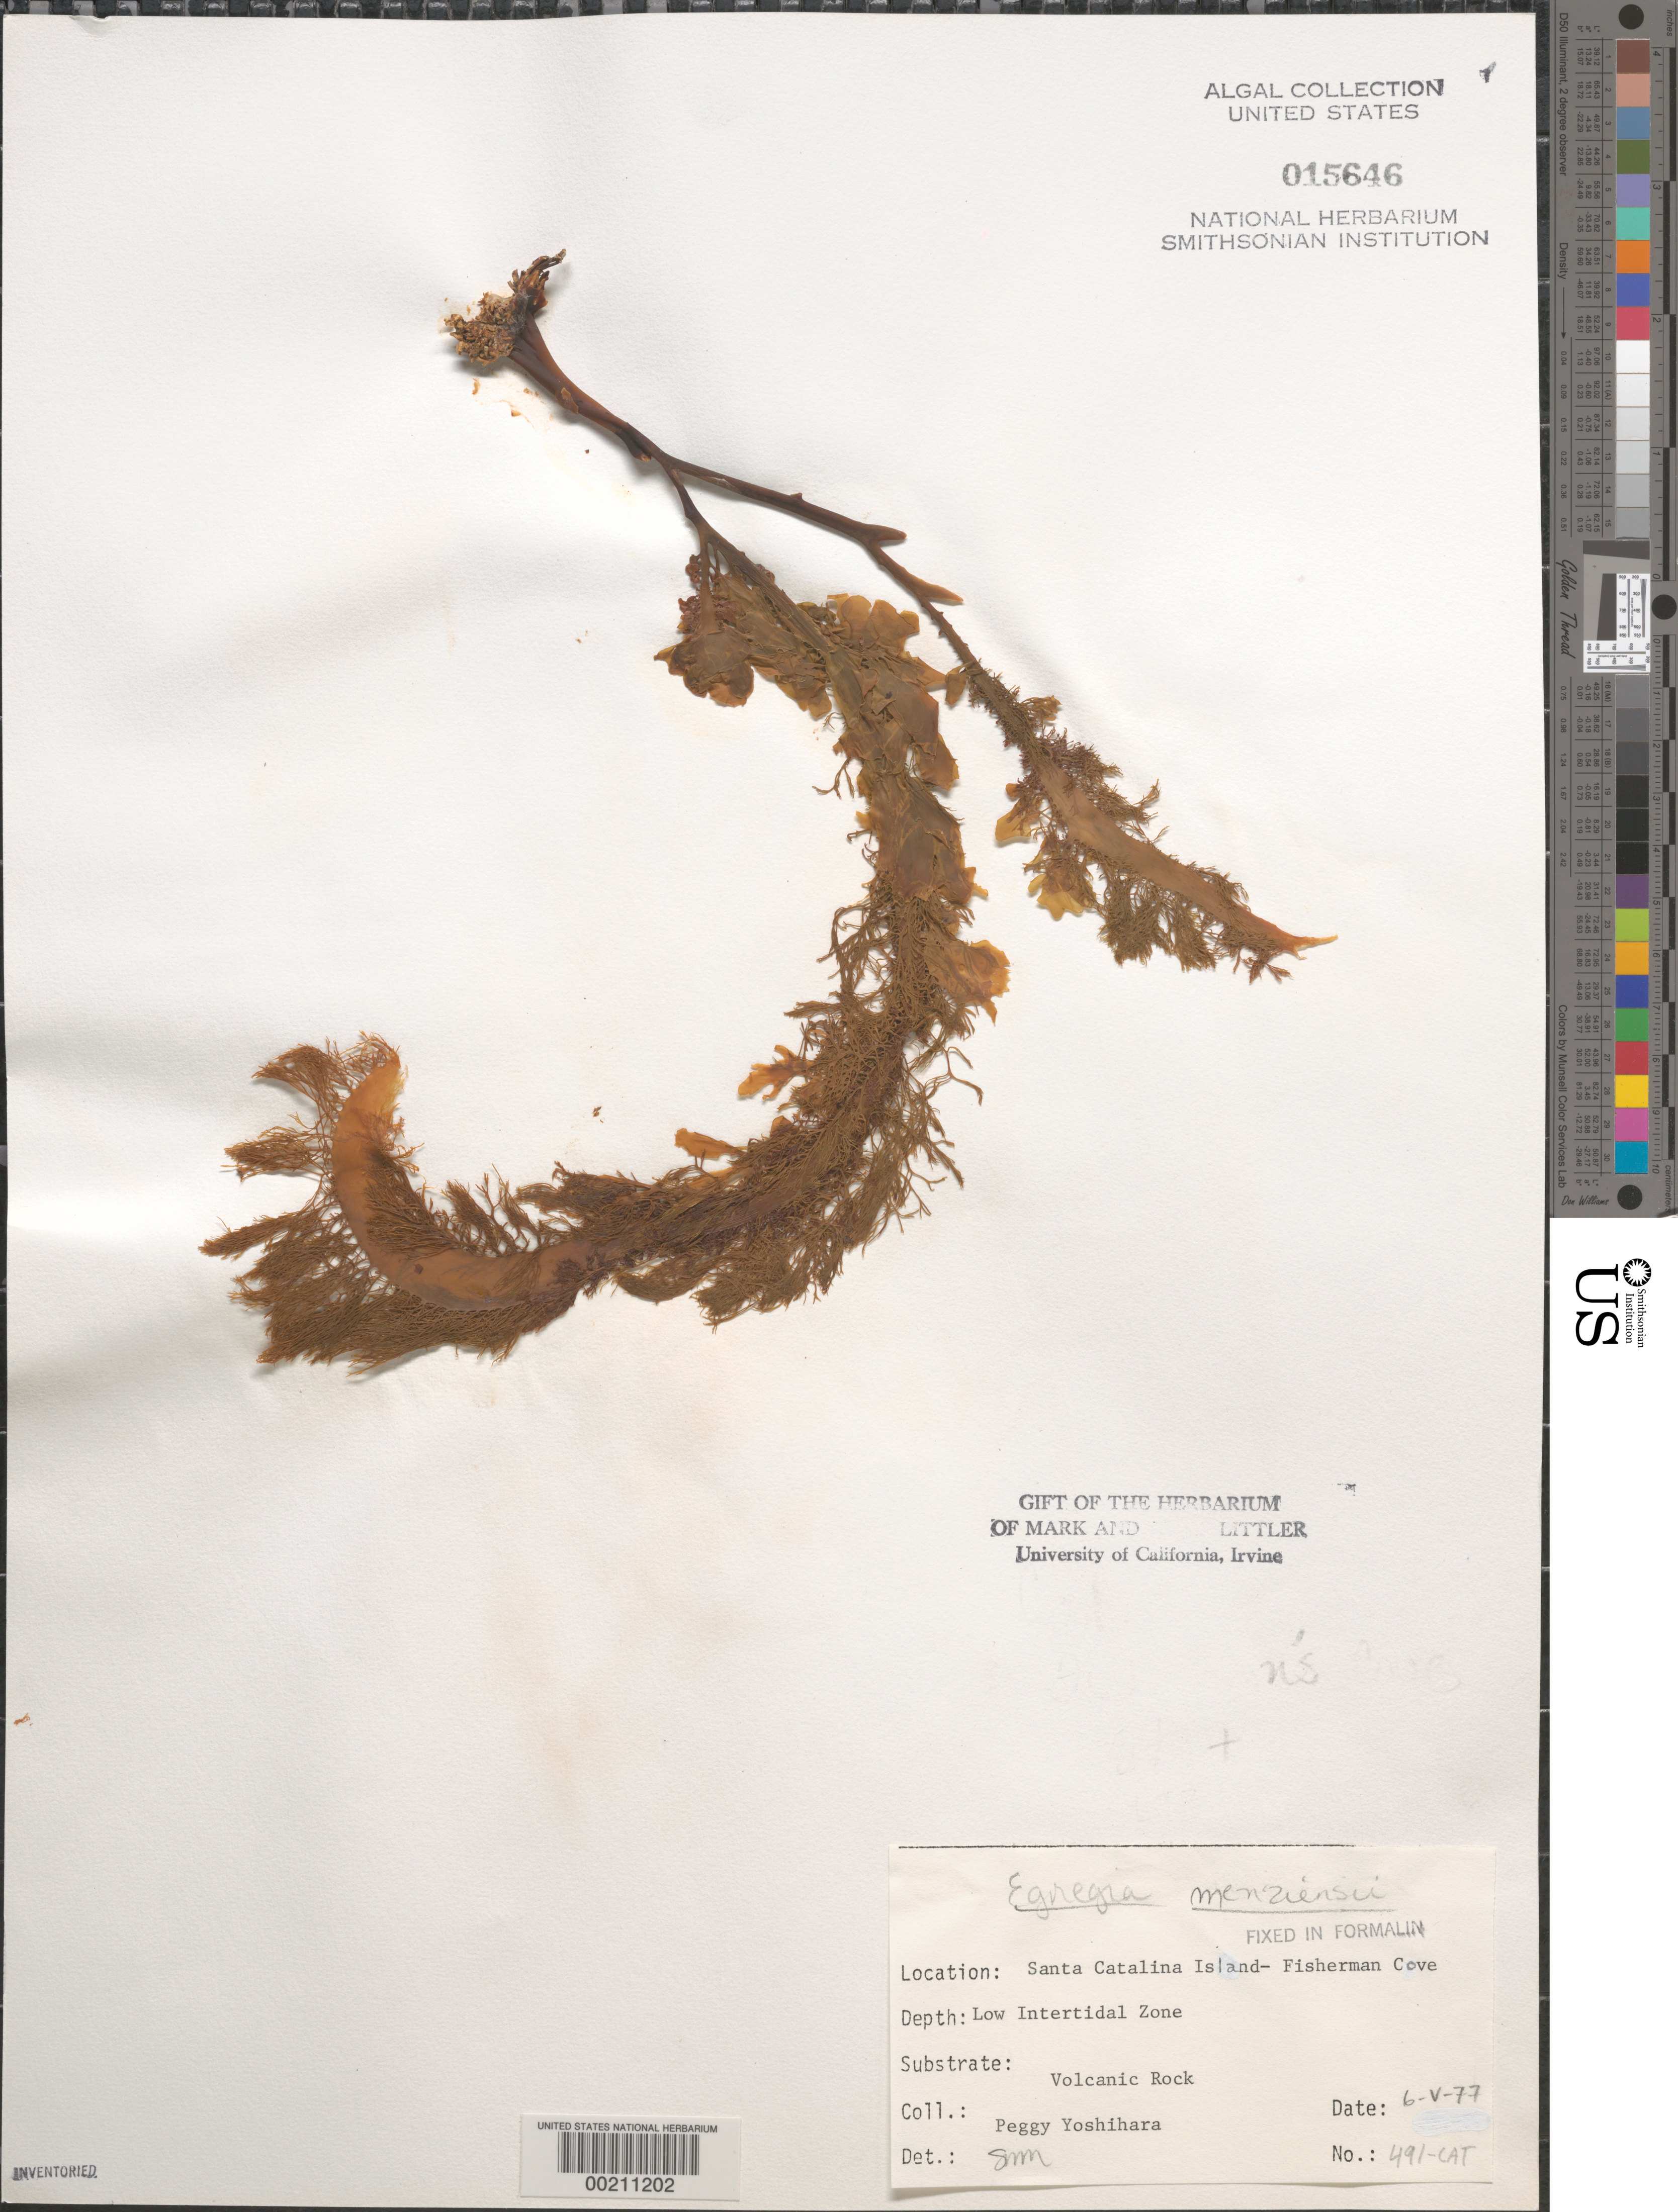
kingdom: Chromista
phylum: Ochrophyta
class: Phaeophyceae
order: Laminariales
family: Lessoniaceae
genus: Egregia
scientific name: Egregia menziesii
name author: (Turner) Aresch.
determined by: Murray, S. N.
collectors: P. Yoshihara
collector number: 491-cat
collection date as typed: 06 May 1977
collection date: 1977-05-06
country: United States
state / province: California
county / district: Los Angeles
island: Santa Catalina Island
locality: Fishermen Cove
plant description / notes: BLM-SOCALBIGHT Rocky Intertidal Survey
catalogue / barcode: US 15646